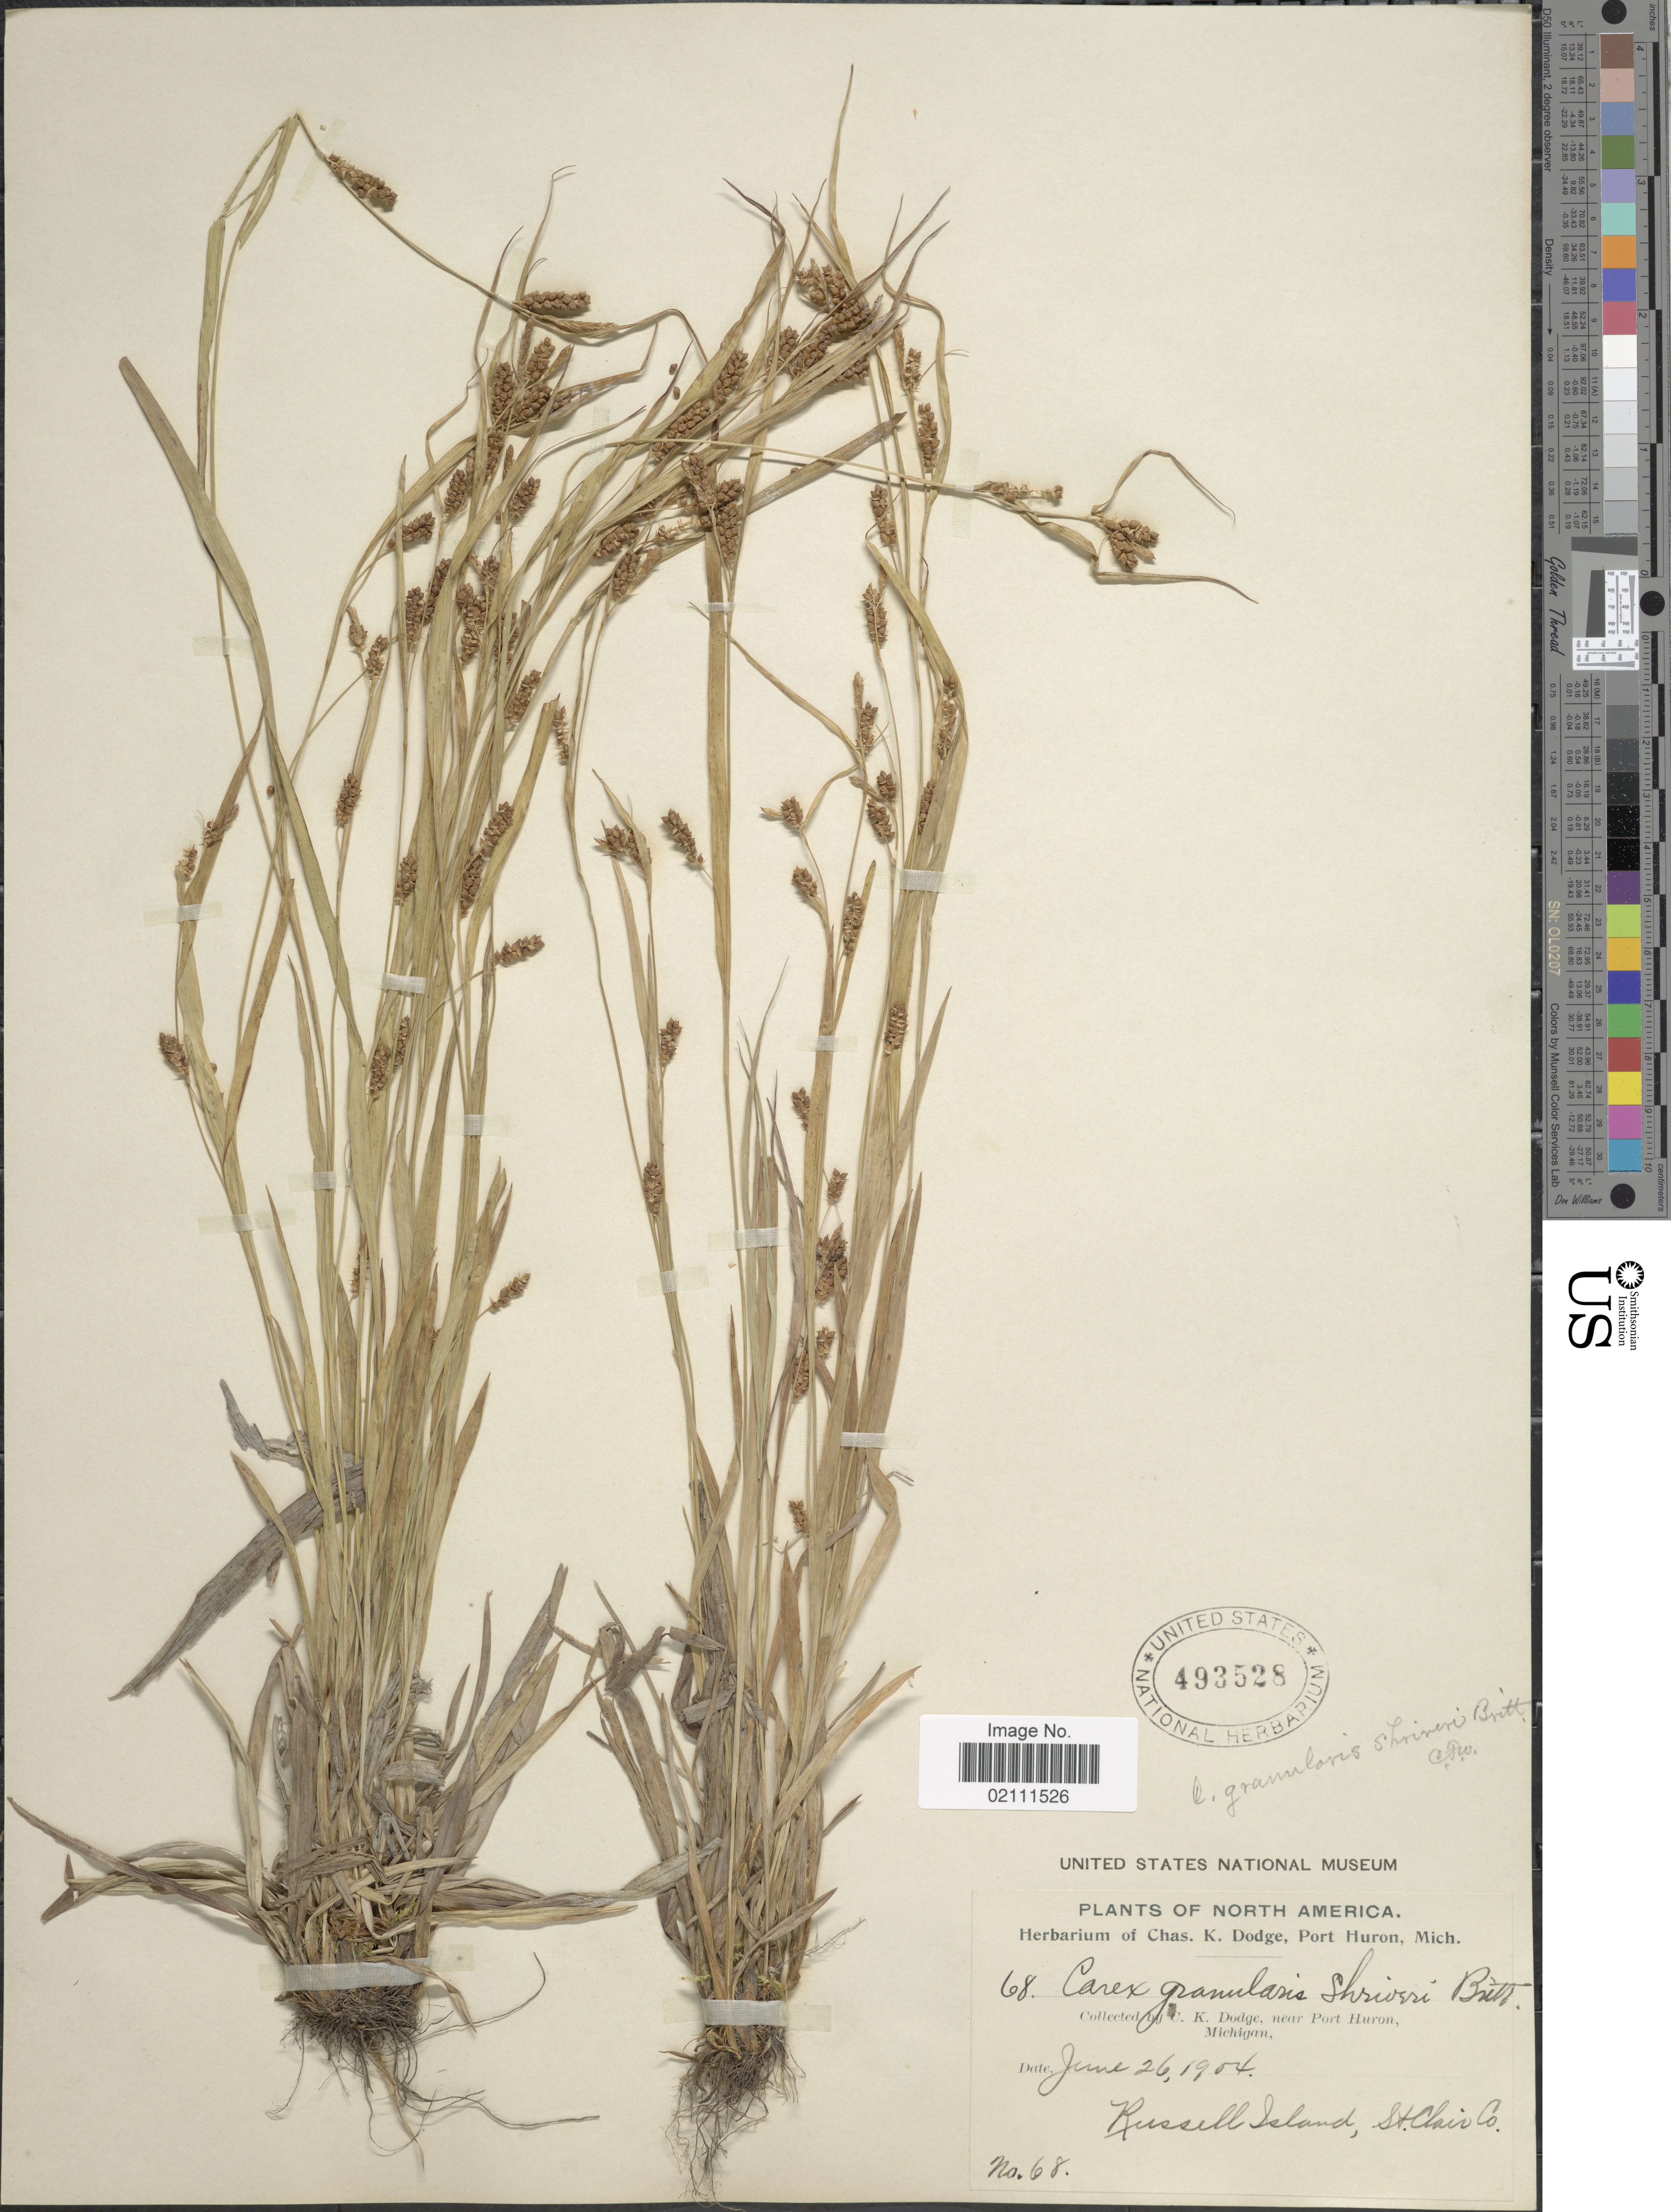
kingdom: Plantae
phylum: Tracheophyta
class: Liliopsida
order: Poales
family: Cyperaceae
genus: Carex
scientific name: Carex granularis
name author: Muhl. ex Willd.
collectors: C. K. Dodge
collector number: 68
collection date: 1904-06-26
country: United States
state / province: Michigan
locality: Near Port Huron, Russell Island, St. Clair Co.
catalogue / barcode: US 493528